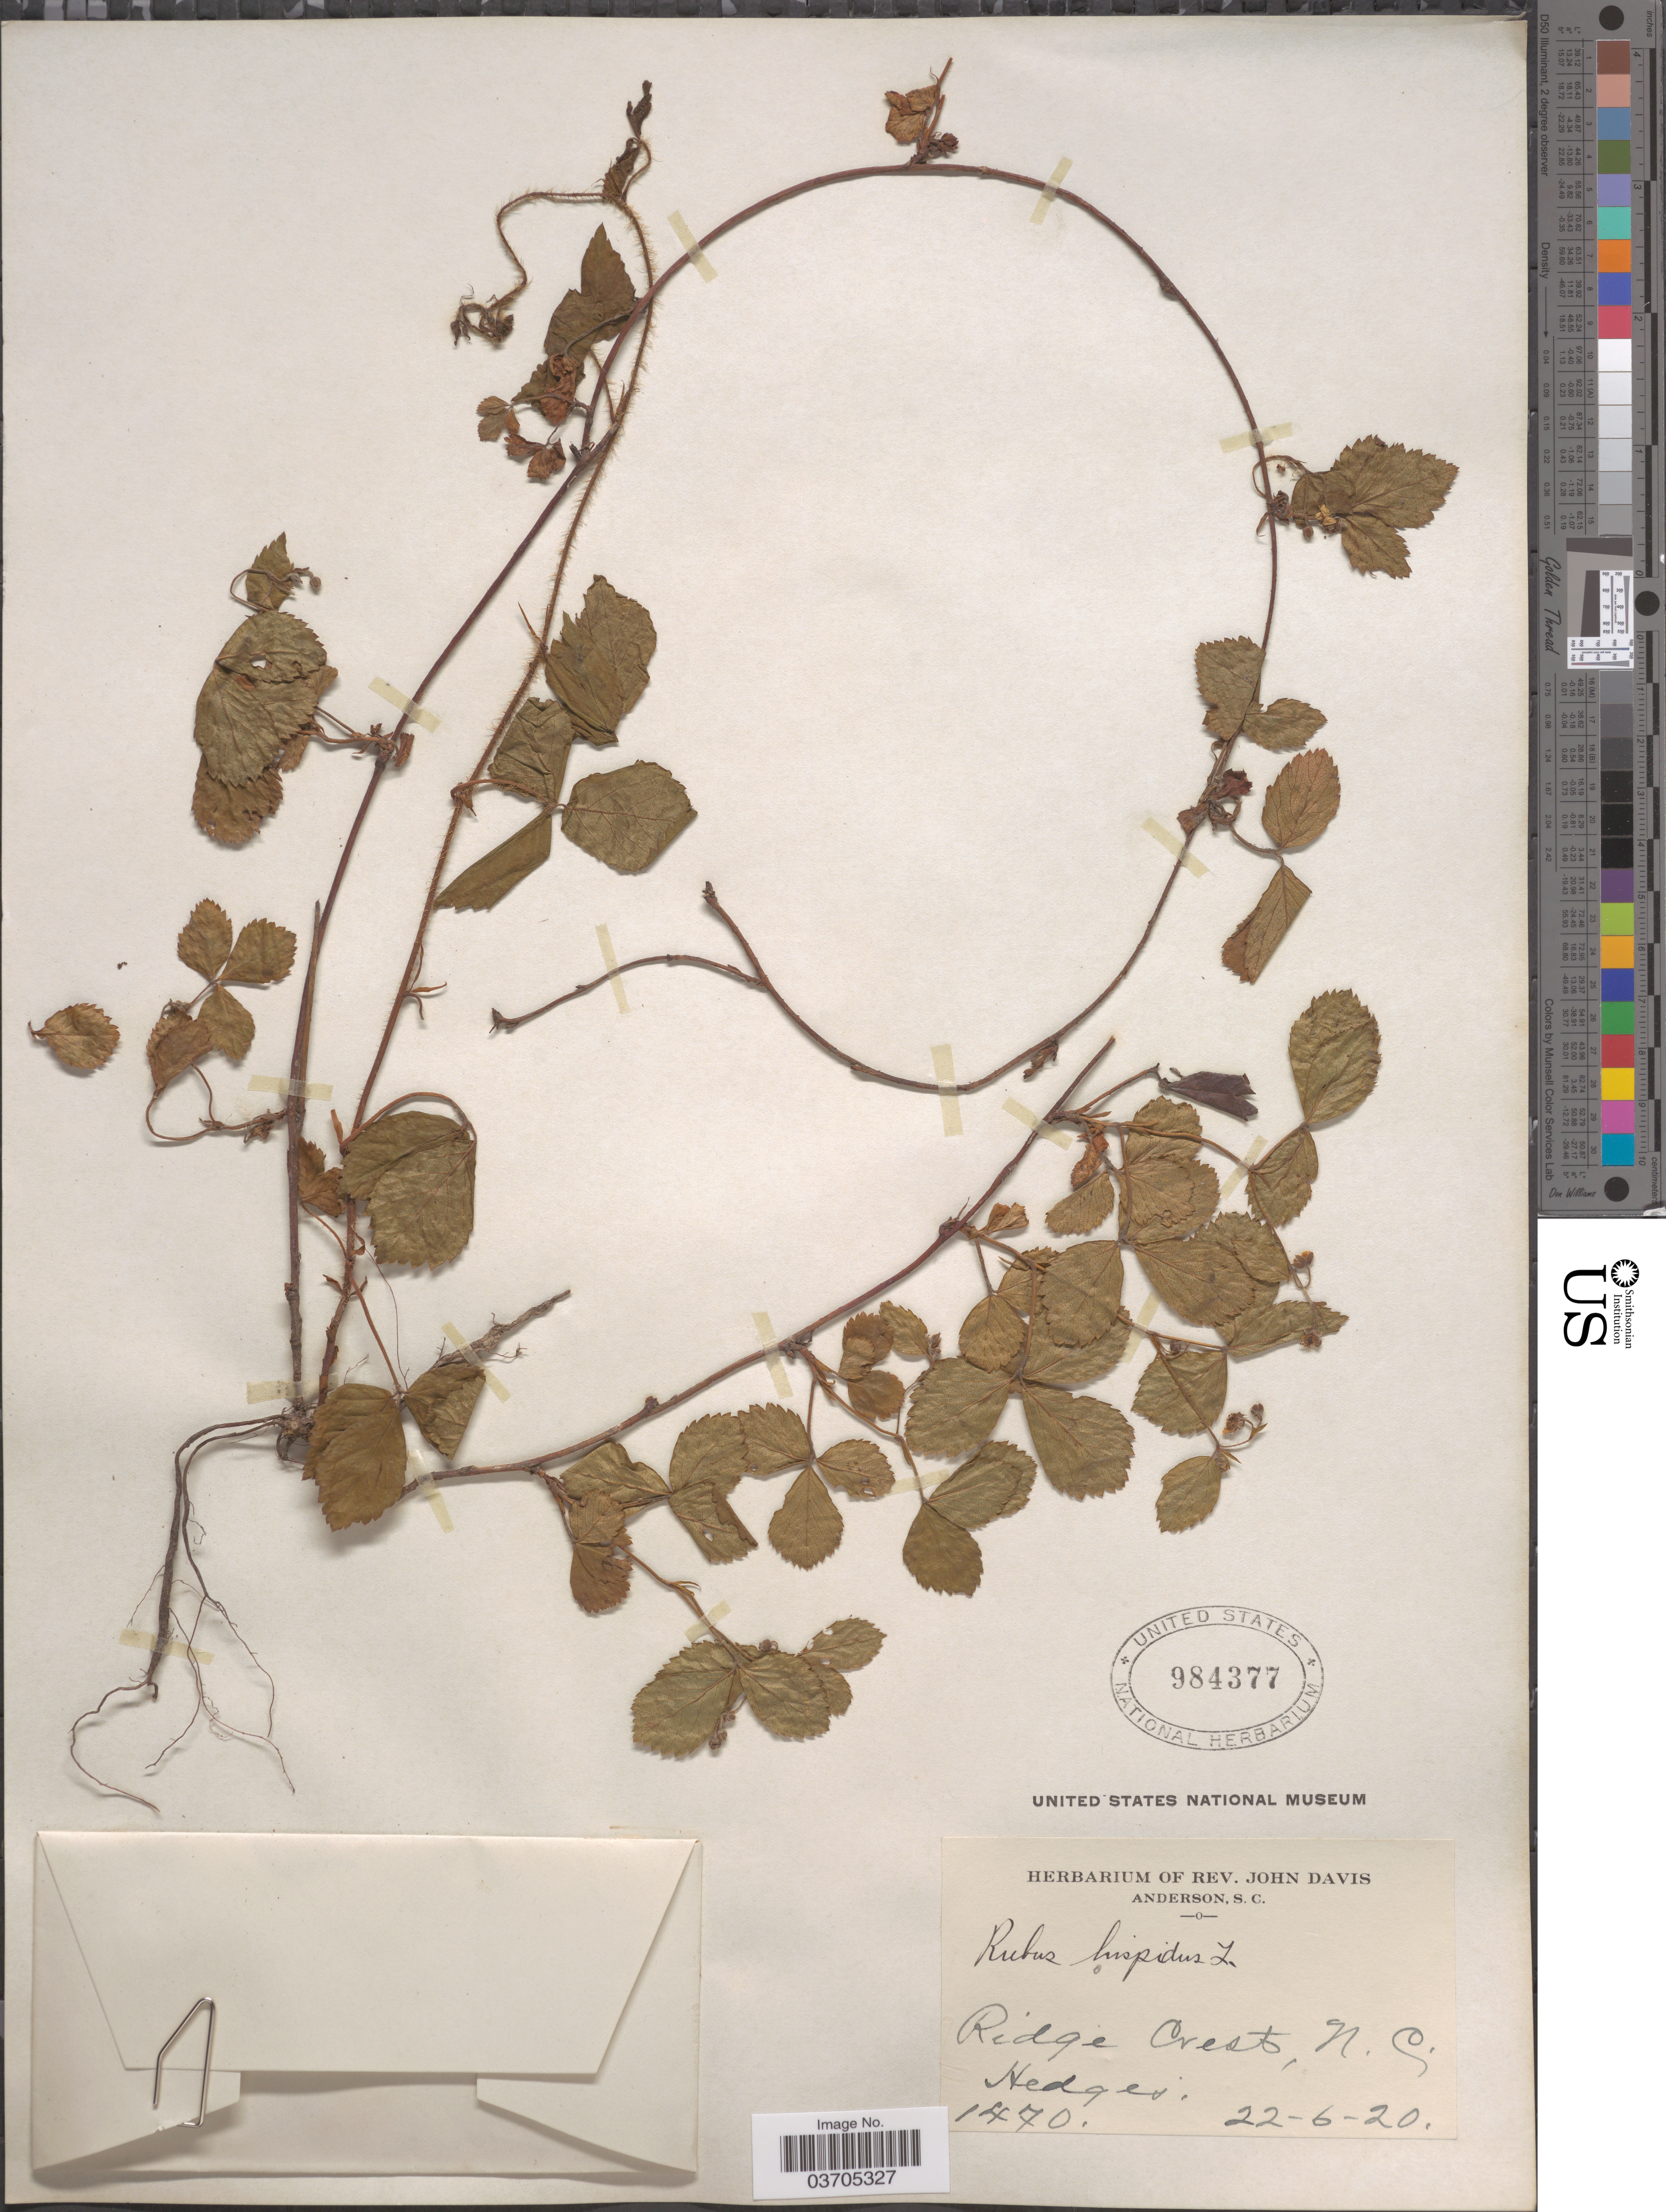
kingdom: Plantae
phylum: Tracheophyta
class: Magnoliopsida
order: Rosales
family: Rosaceae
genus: Rubus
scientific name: Rubus hispidus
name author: L.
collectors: ex herb. Rev. John Davis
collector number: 1470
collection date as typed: Transcribed d/m/y: 22/6/20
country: United States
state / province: North Carolina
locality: Ridge Crest.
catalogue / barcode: US 984377